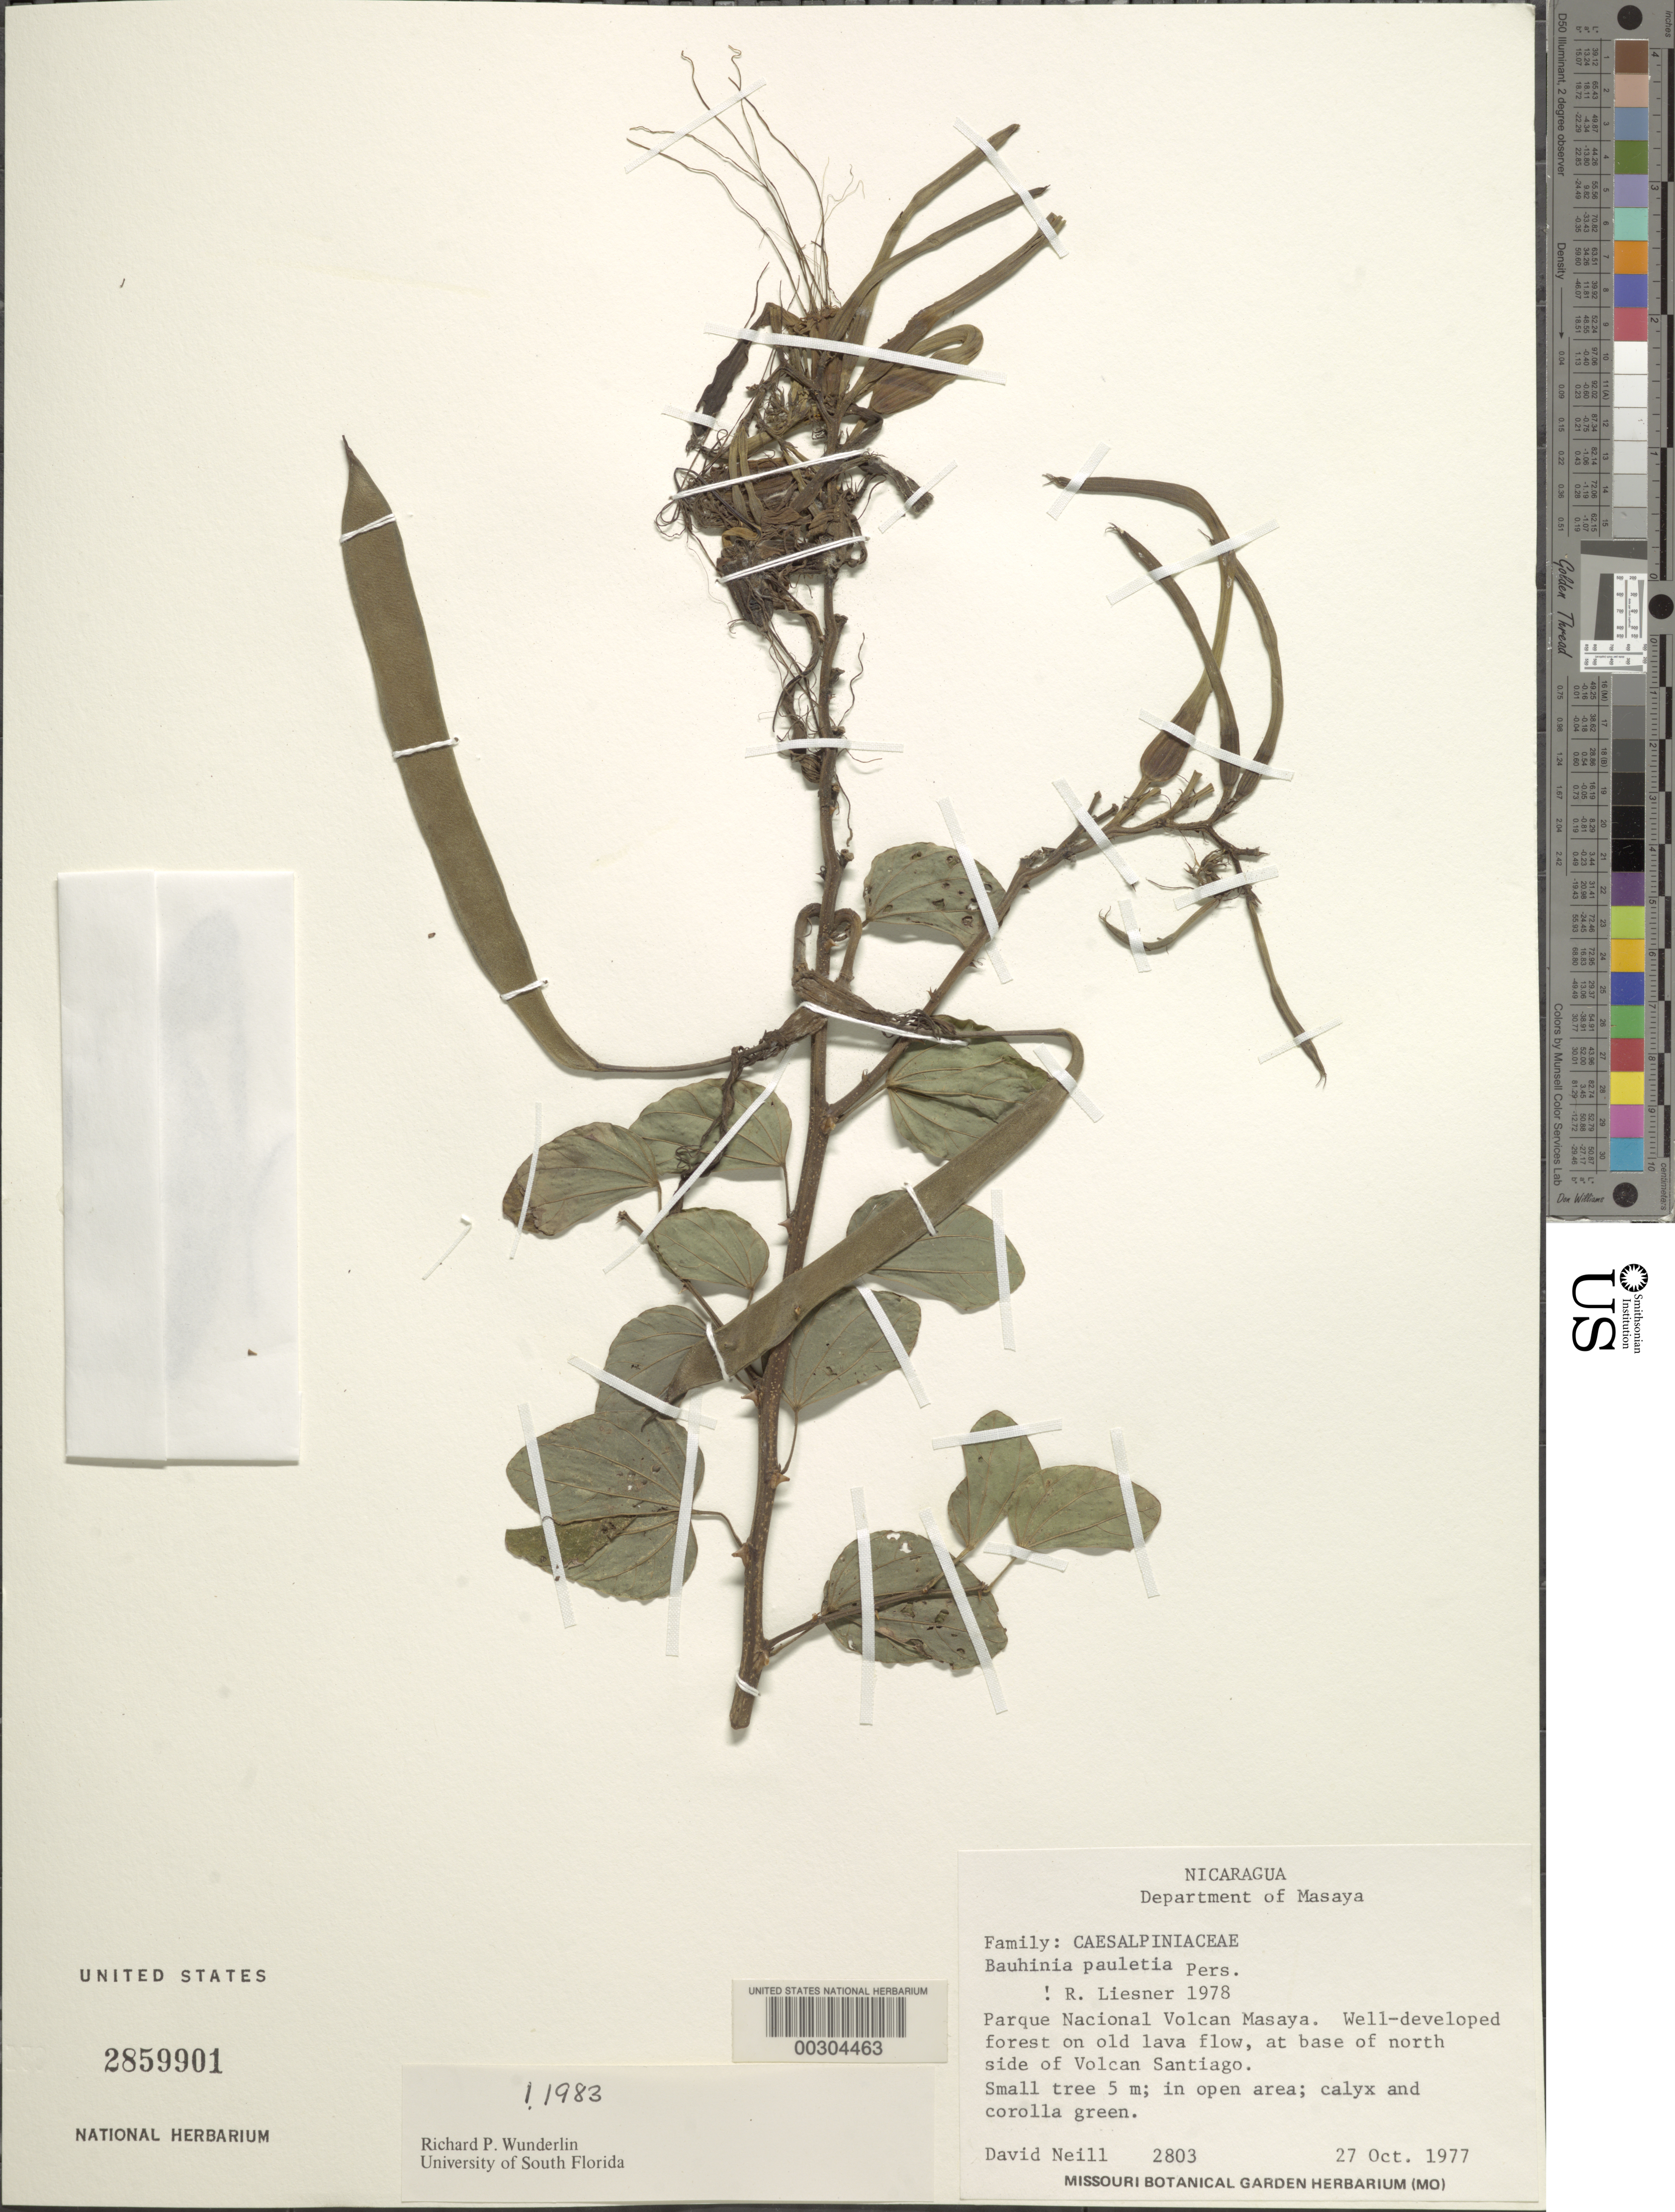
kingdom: Plantae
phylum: Tracheophyta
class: Magnoliopsida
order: Fabales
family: Fabaceae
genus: Bauhinia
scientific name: Bauhinia pauletia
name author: Pers.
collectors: D. A. Neill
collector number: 2803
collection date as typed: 27 Oct 1977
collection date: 1977-10-27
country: Nicaragua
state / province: Masaya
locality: Parque nacional volcan masaya, at base of n side of volcan santiago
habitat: Well developed forest on old lava flow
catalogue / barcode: US 2859901